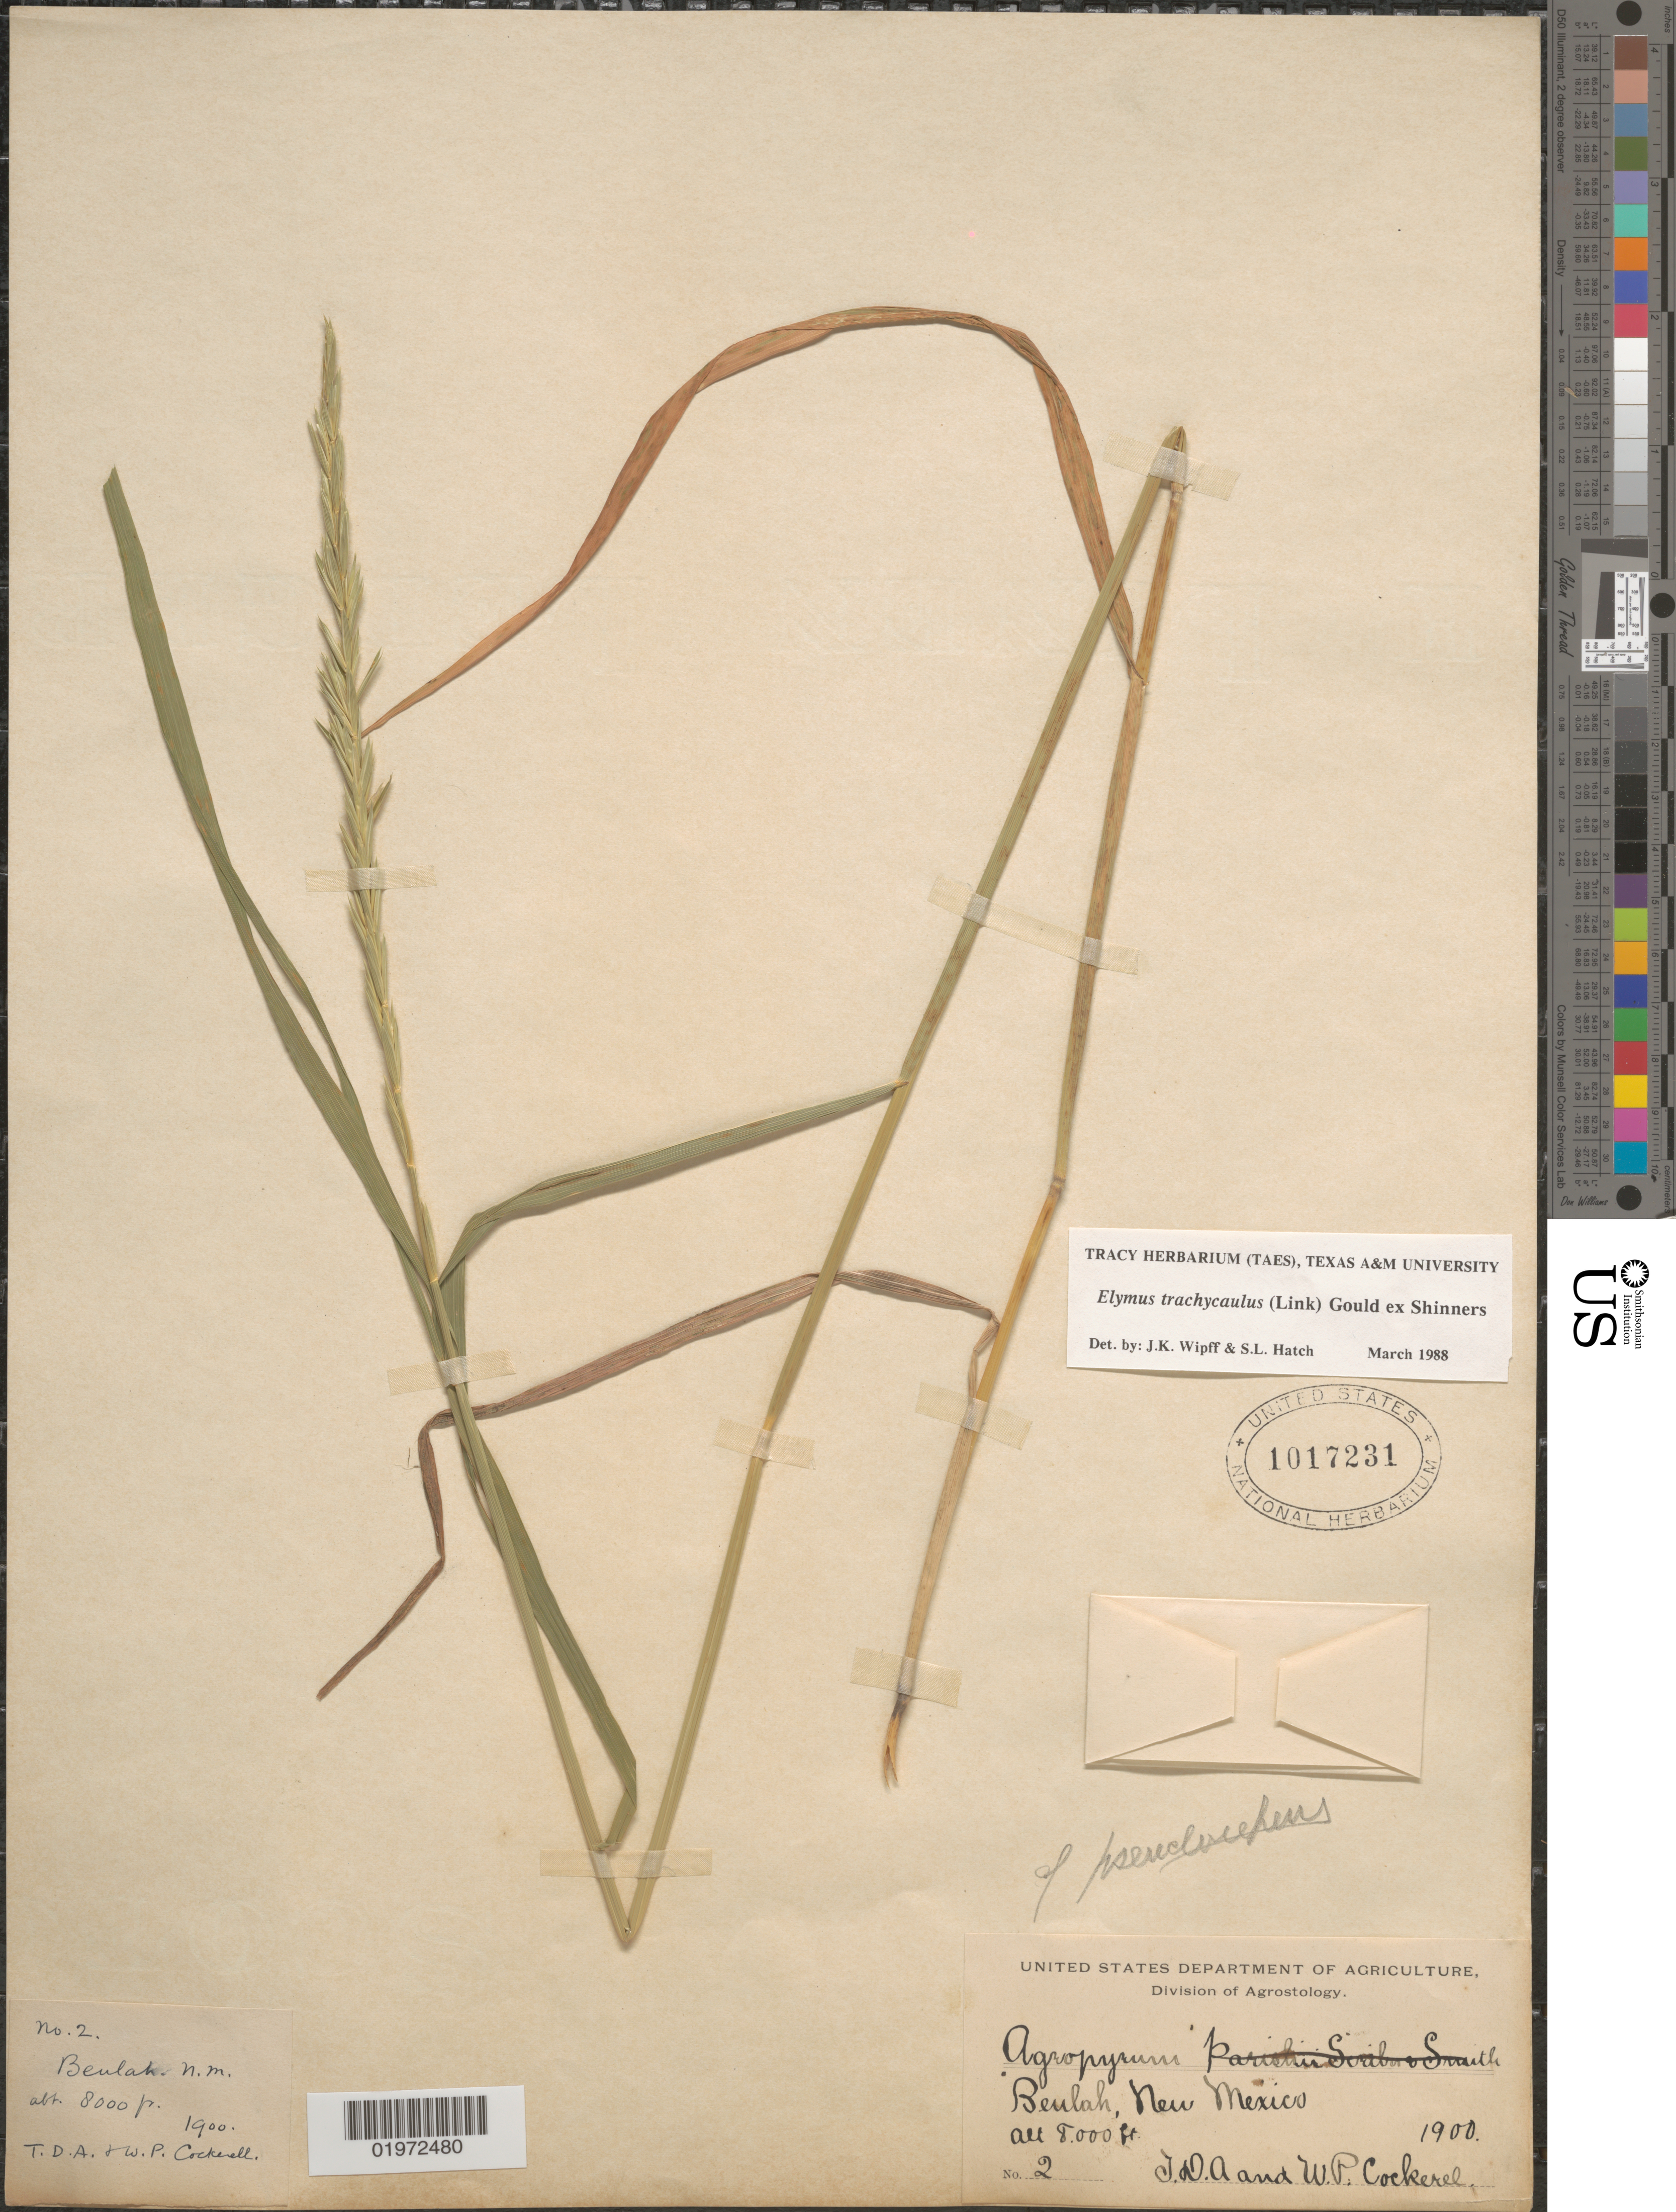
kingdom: Plantae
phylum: Tracheophyta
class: Liliopsida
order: Poales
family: Poaceae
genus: Elymus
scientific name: Elymus trachycaulus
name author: (Link) Gould ex Shinners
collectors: T. Cockerell & W. Cockerell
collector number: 2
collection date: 1900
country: United States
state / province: New Mexico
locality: Beulah.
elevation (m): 2438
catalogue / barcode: US 1017231